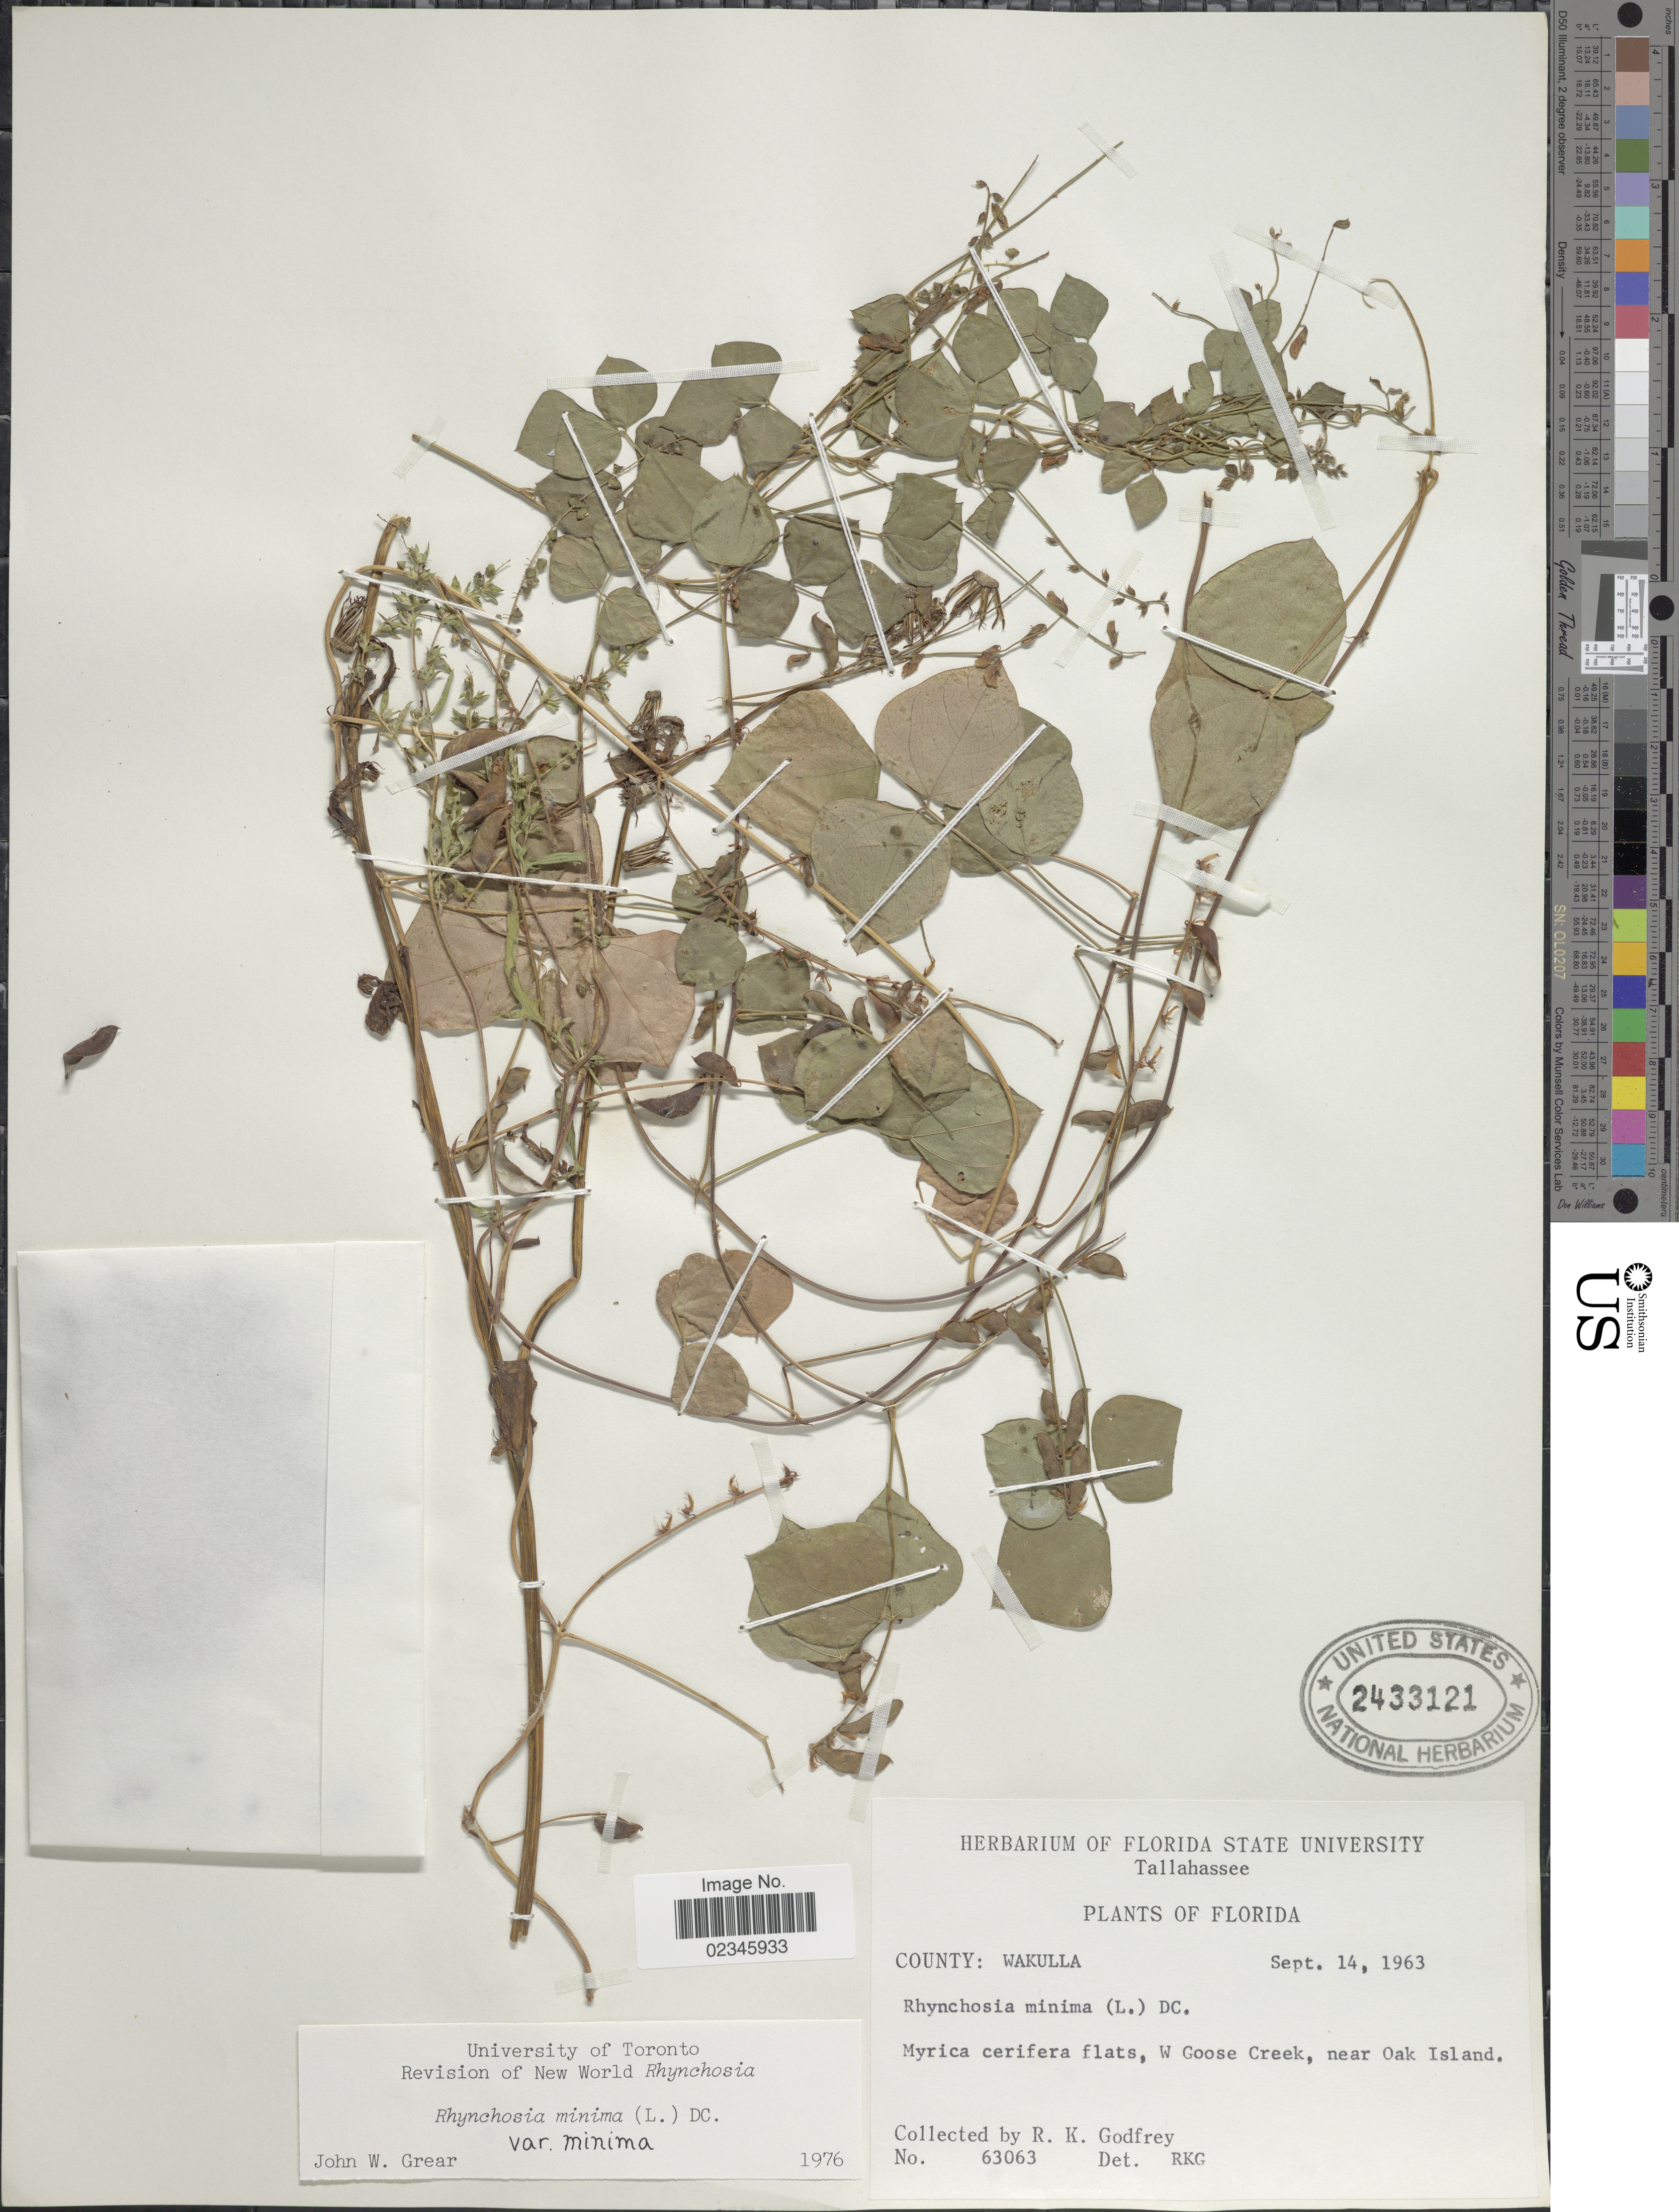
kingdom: Plantae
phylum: Tracheophyta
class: Magnoliopsida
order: Fabales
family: Fabaceae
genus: Rhynchosia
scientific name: Rhynchosia minima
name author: (L.) DC.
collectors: R. K. Godfrey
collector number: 63063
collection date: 1963-09-14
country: United States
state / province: Florida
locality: Tallahassee, County: Wakulla, W Goose Creek, near Oak Island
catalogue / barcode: US 2433121